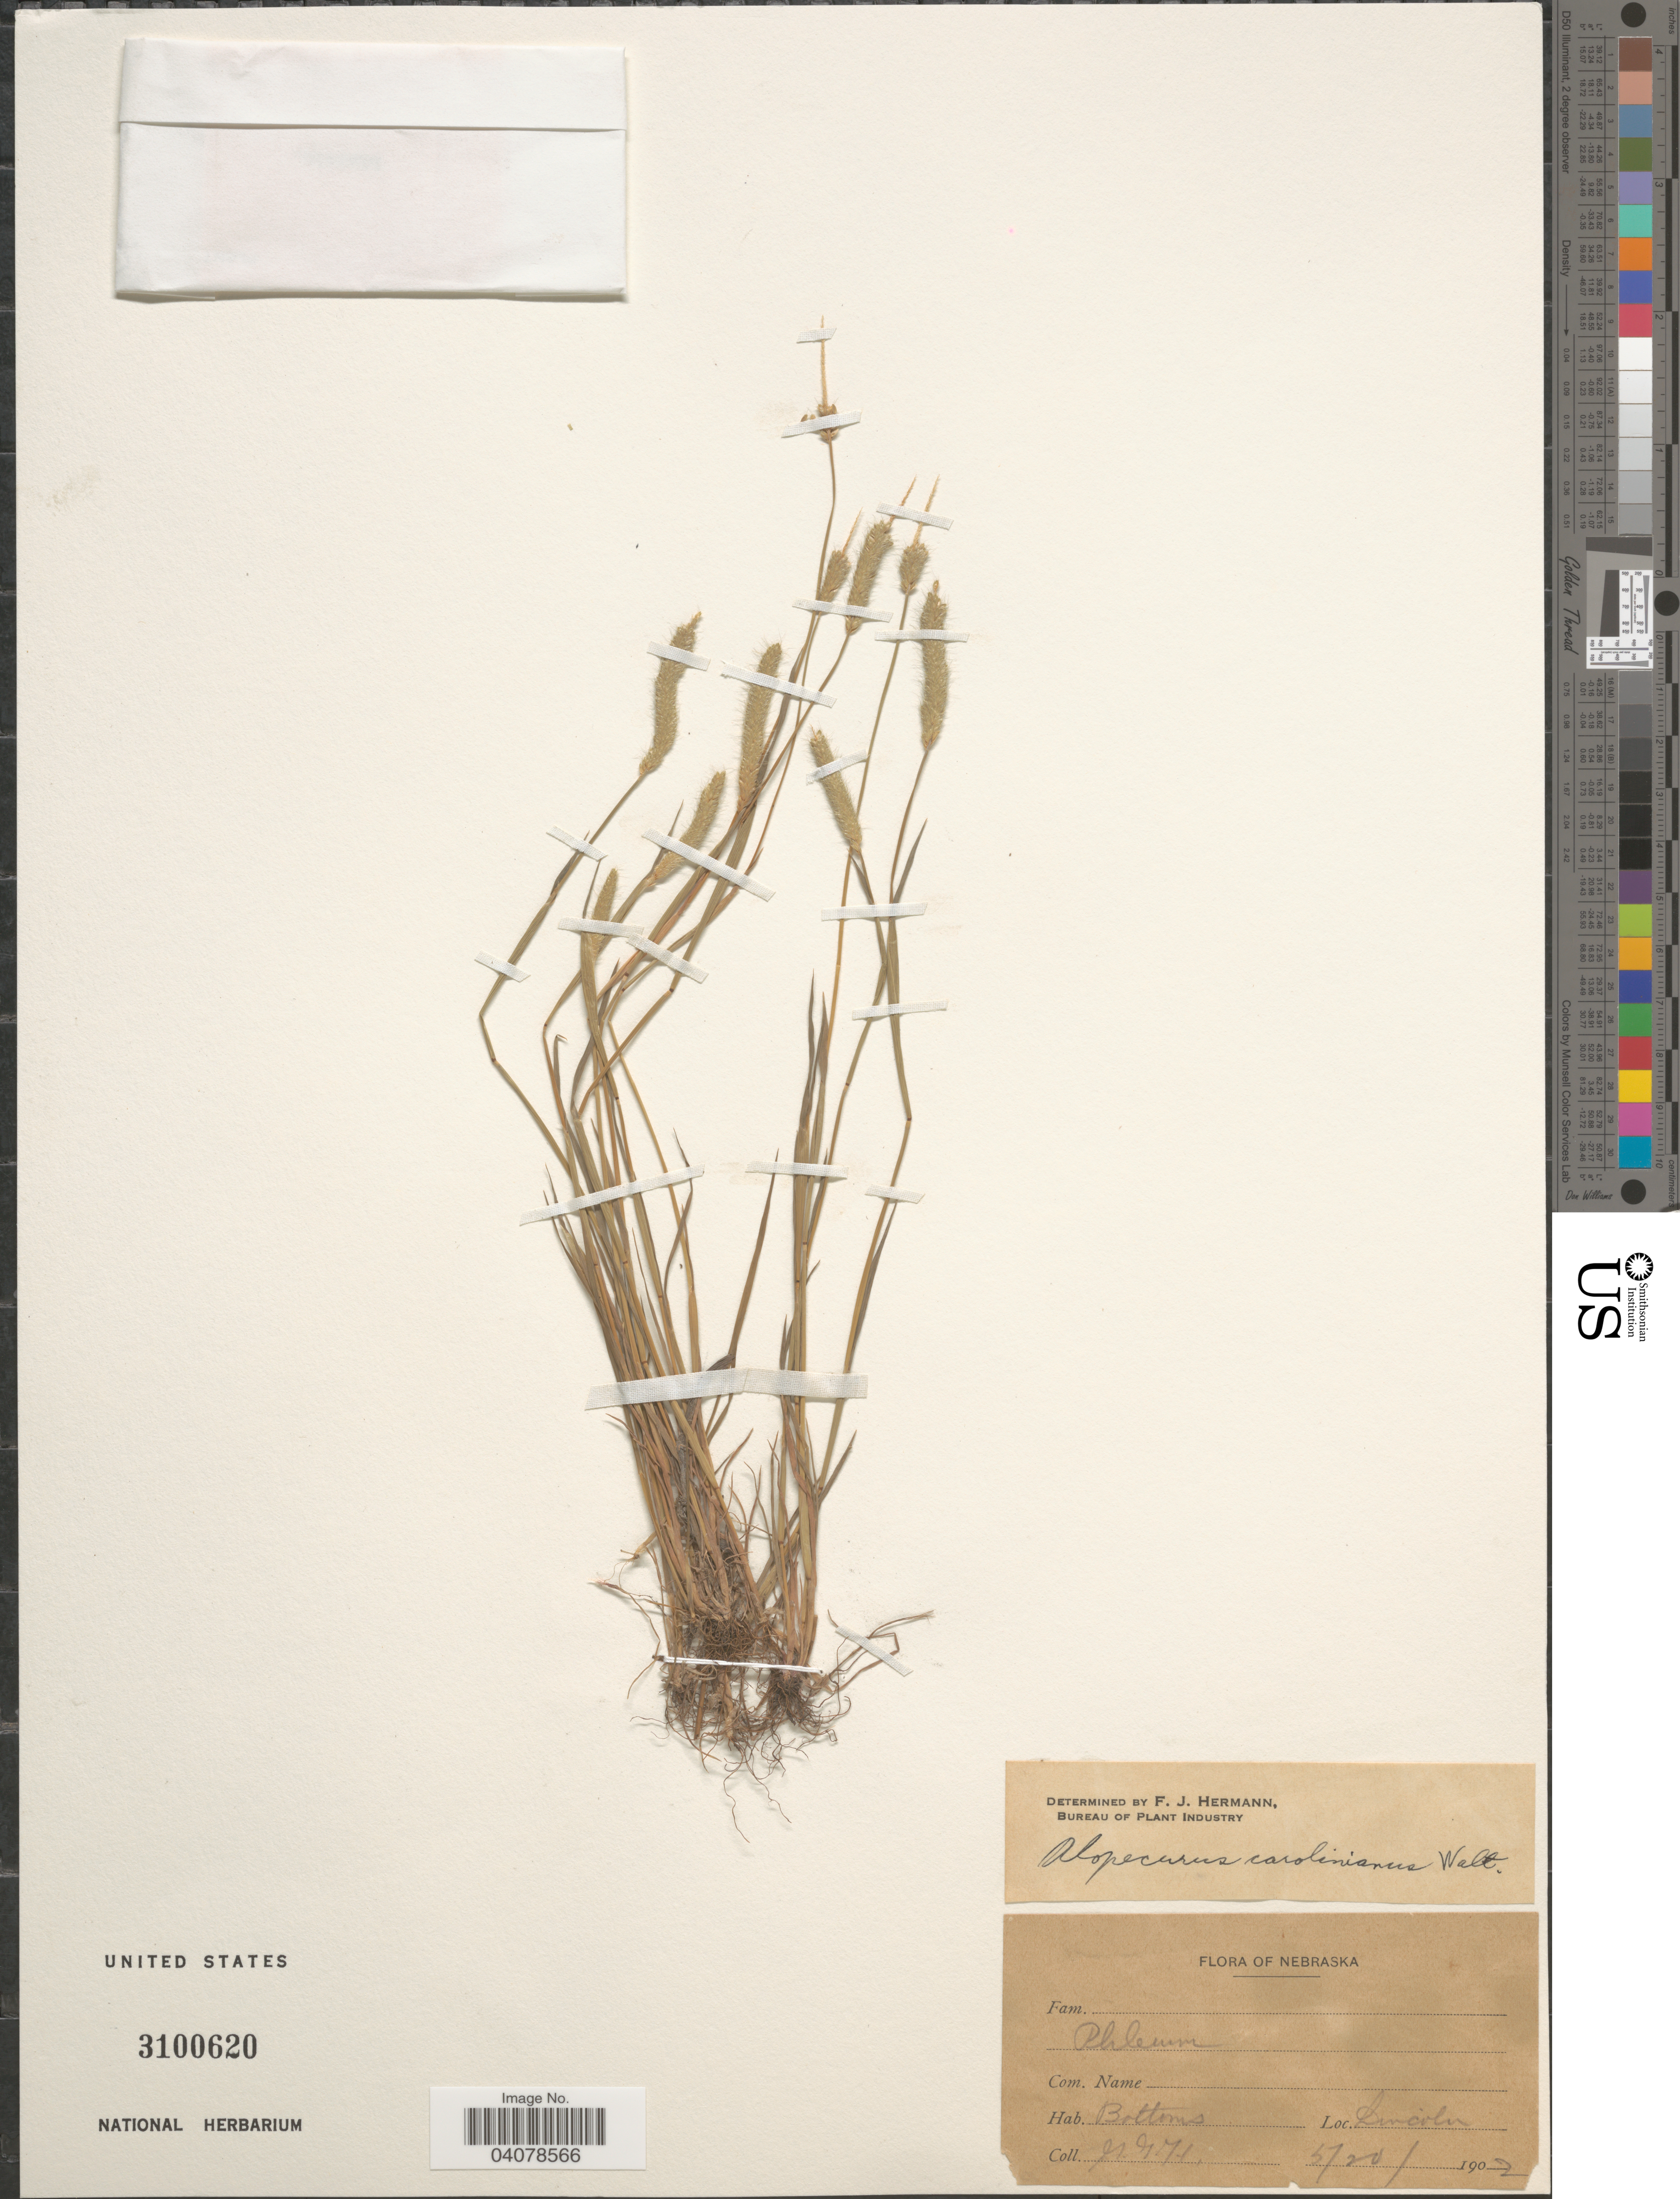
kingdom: Plantae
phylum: Tracheophyta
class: Liliopsida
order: Poales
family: Poaceae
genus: Alopecurus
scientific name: Alopecurus carolinianus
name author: Walter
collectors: G. Hedgcock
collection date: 1902-05-20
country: United States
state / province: Nebraska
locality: Lincoln.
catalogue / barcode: US 3100620